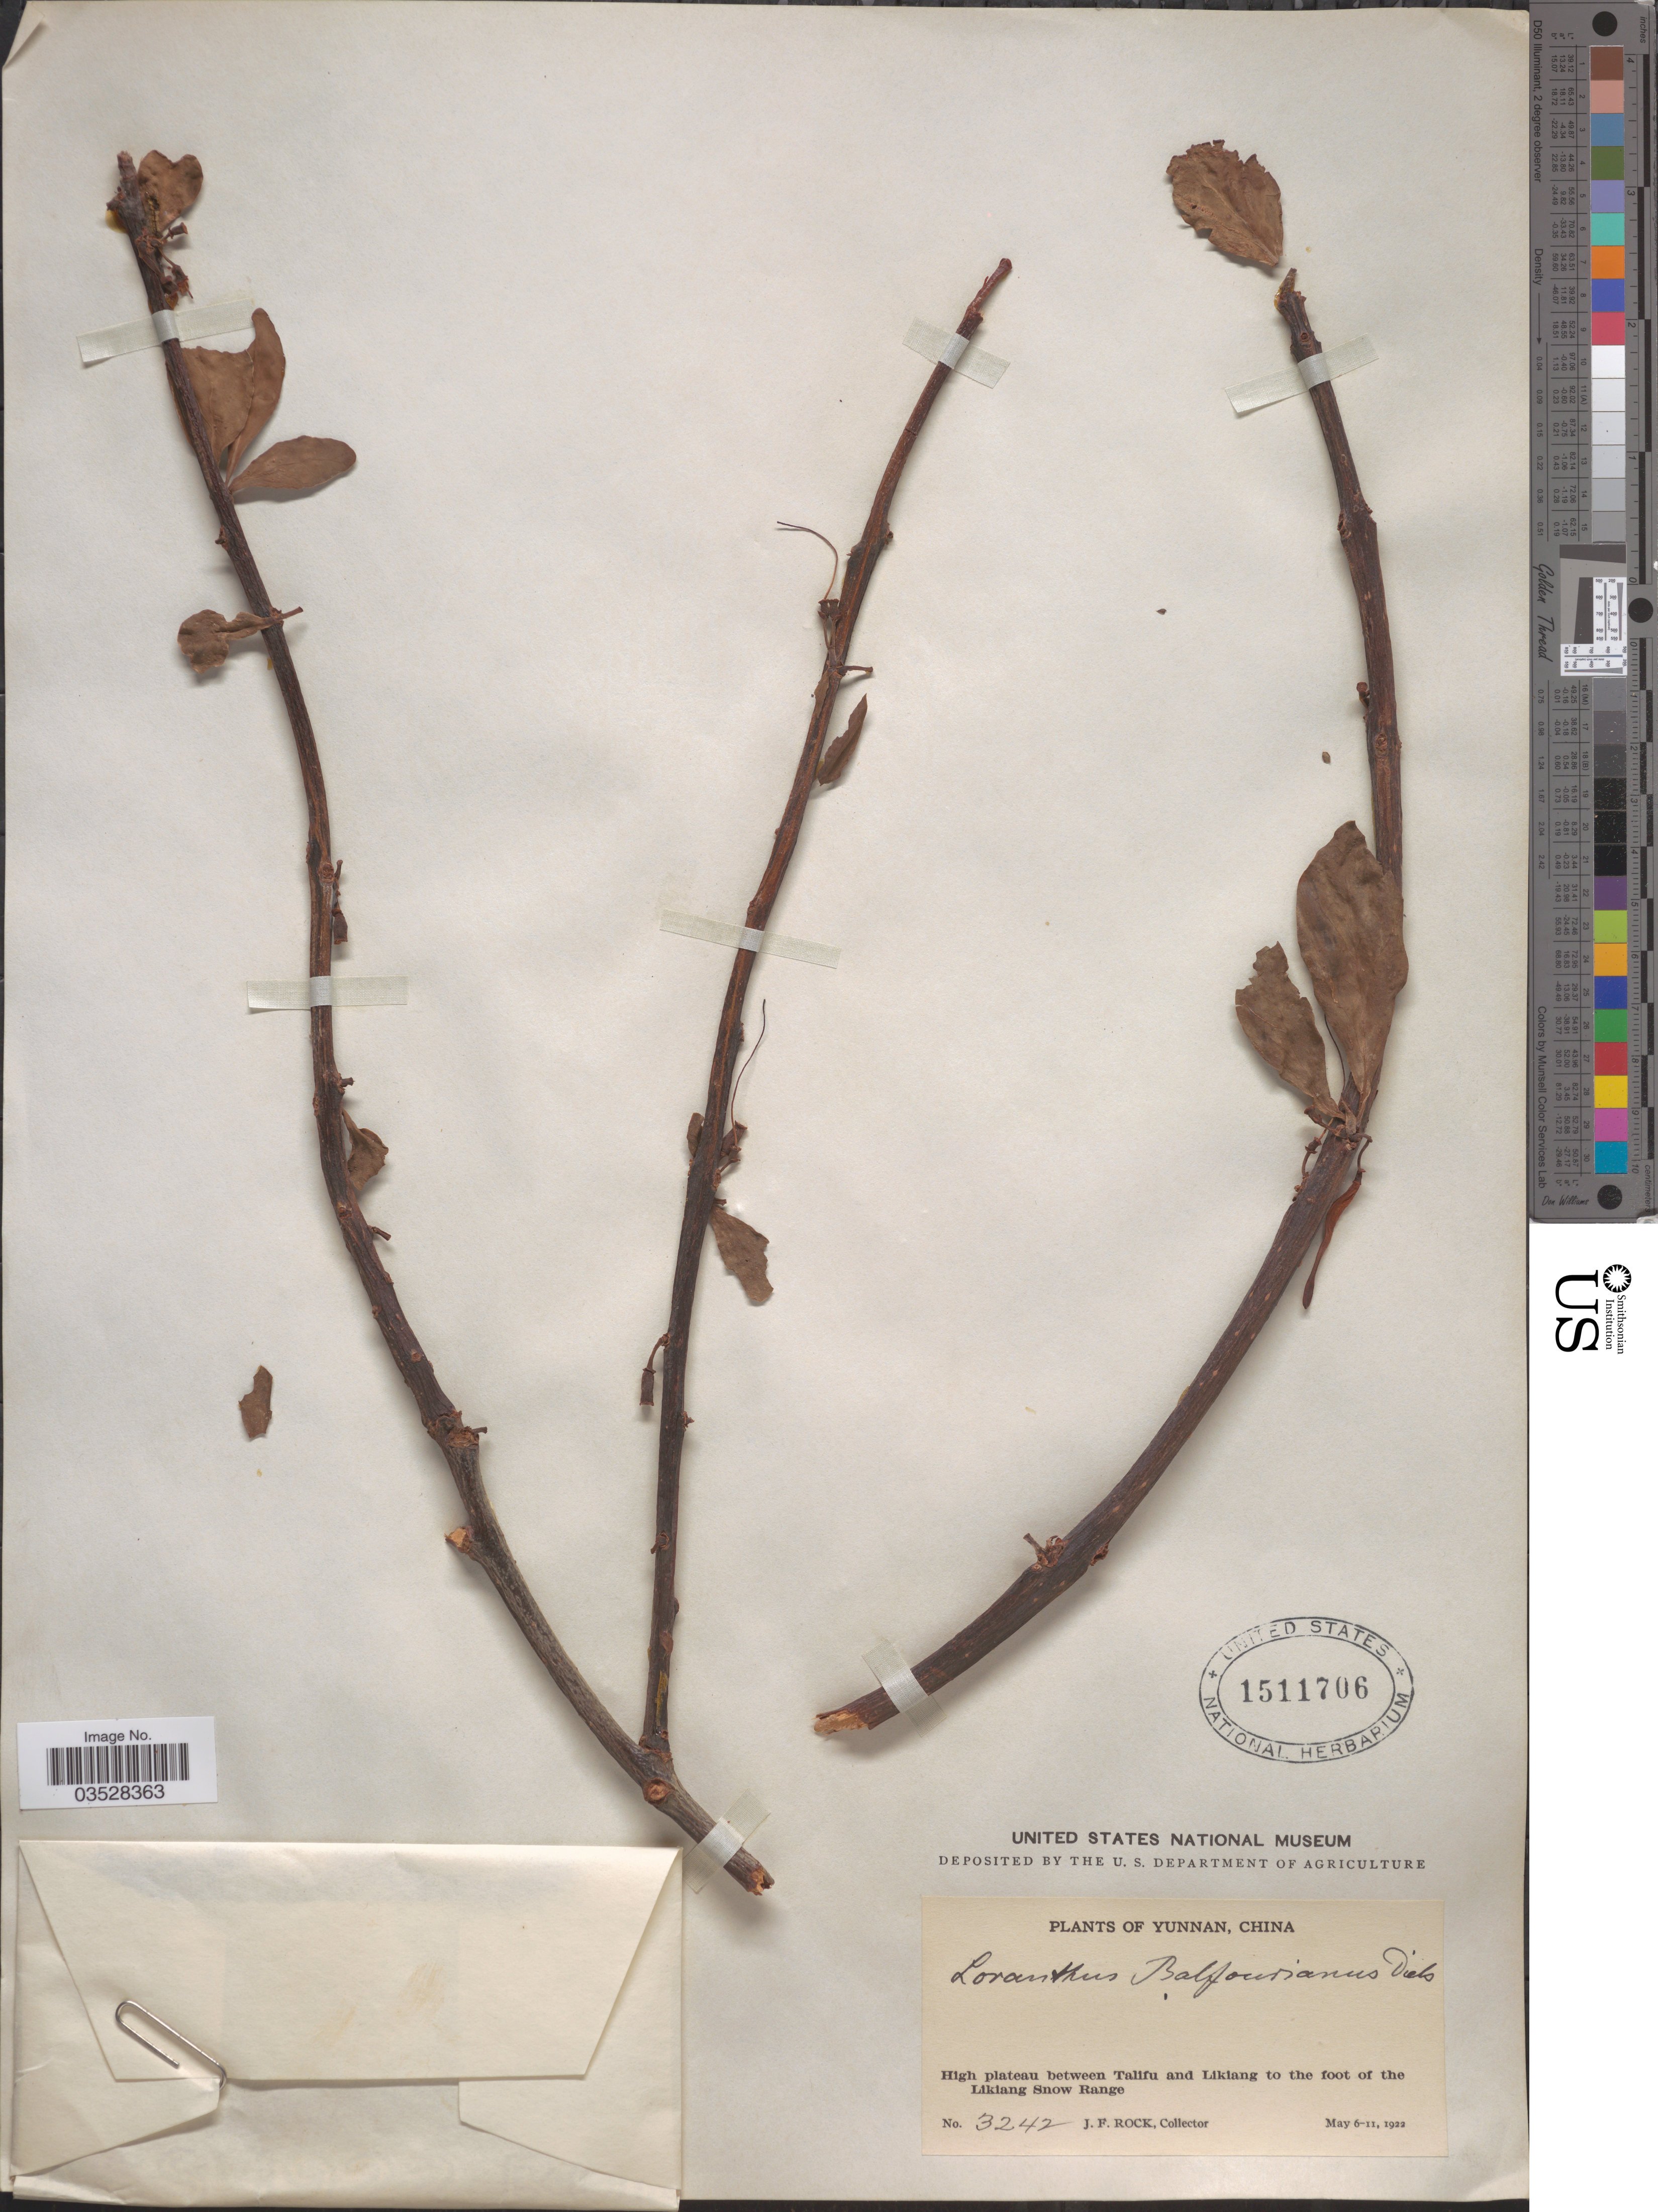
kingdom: Plantae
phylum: Tracheophyta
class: Magnoliopsida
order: Santalales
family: Loranthaceae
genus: Loranthus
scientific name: Loranthus balfourianus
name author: Diels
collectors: J. Rock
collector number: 3242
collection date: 1922-05-06/1922-05-11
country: China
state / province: Yunnan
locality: High plateau between Talifu and Likiang to the foot of the Likiang Snow Range.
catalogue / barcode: US 1511706